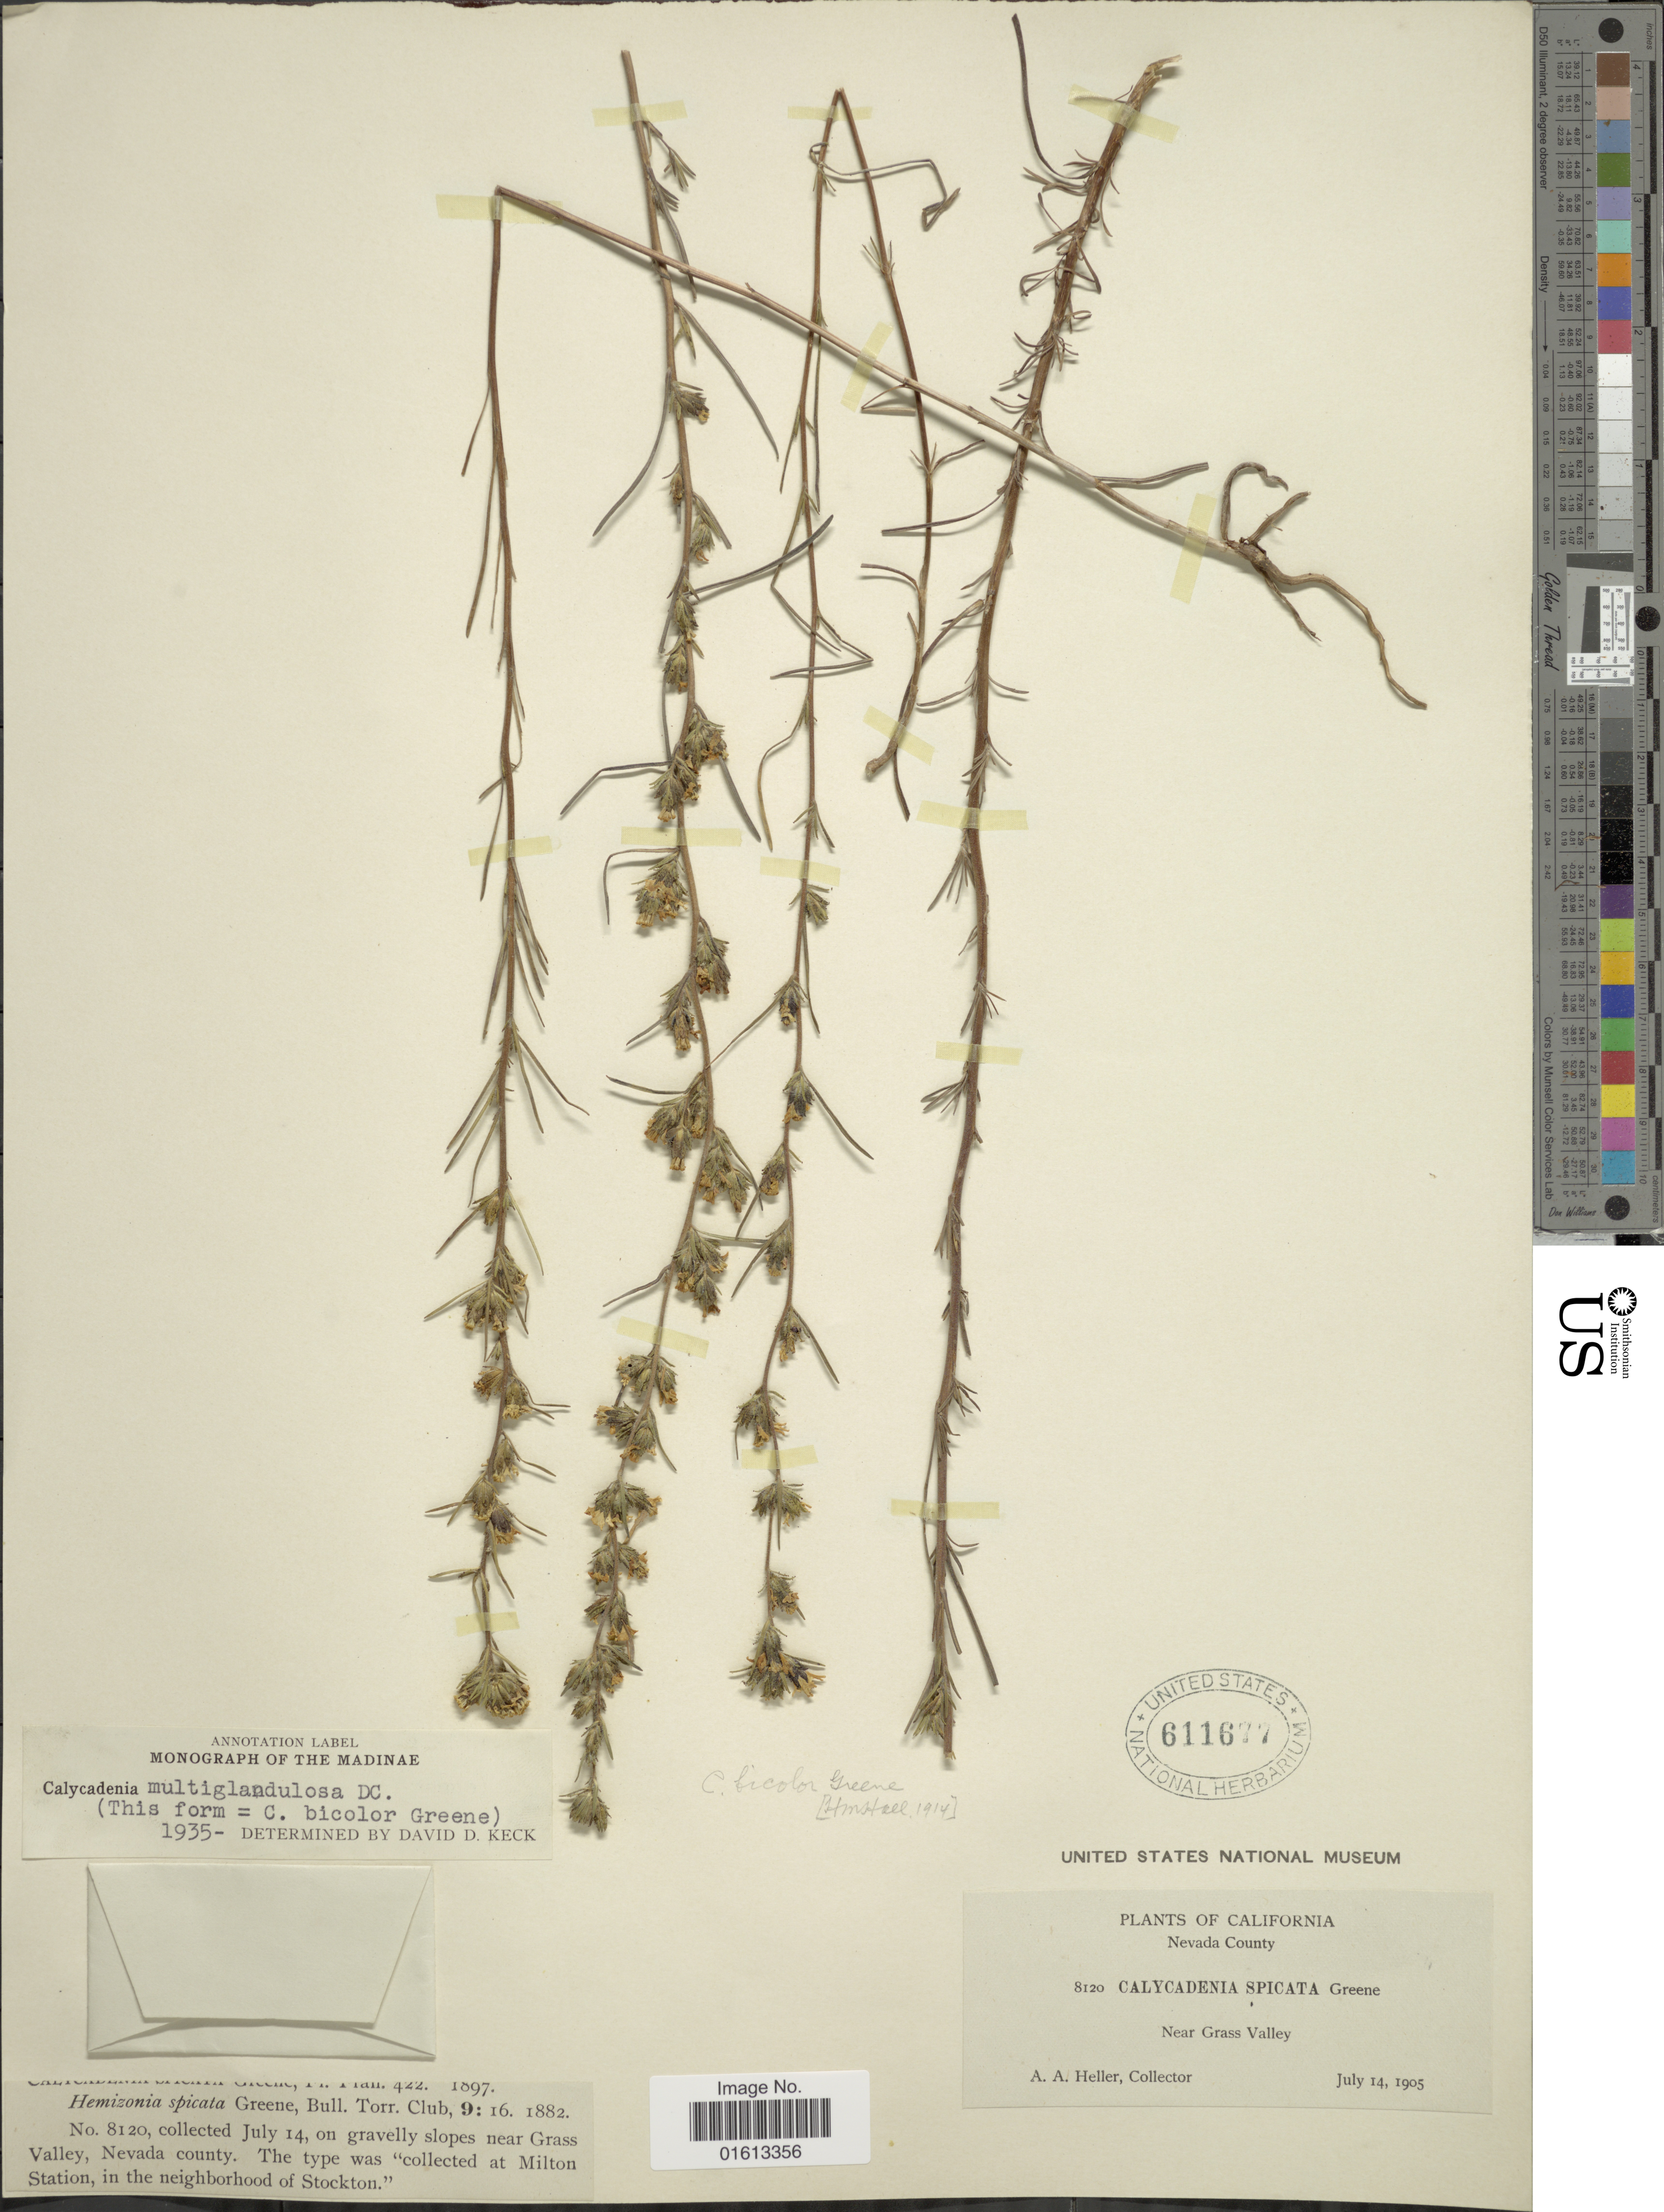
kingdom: Plantae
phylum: Tracheophyta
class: Magnoliopsida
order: Asterales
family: Asteraceae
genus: Calycadenia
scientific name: Calycadenia multiglandulosa subsp. bicolor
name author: (Greene) D.D. Keck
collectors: A. A. Heller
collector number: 8120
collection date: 1905-07-14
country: United States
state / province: California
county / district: Nevada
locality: Nevada County, near Grass Valley, Milton Station, in the neighborhood of Stockton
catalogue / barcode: US 611677